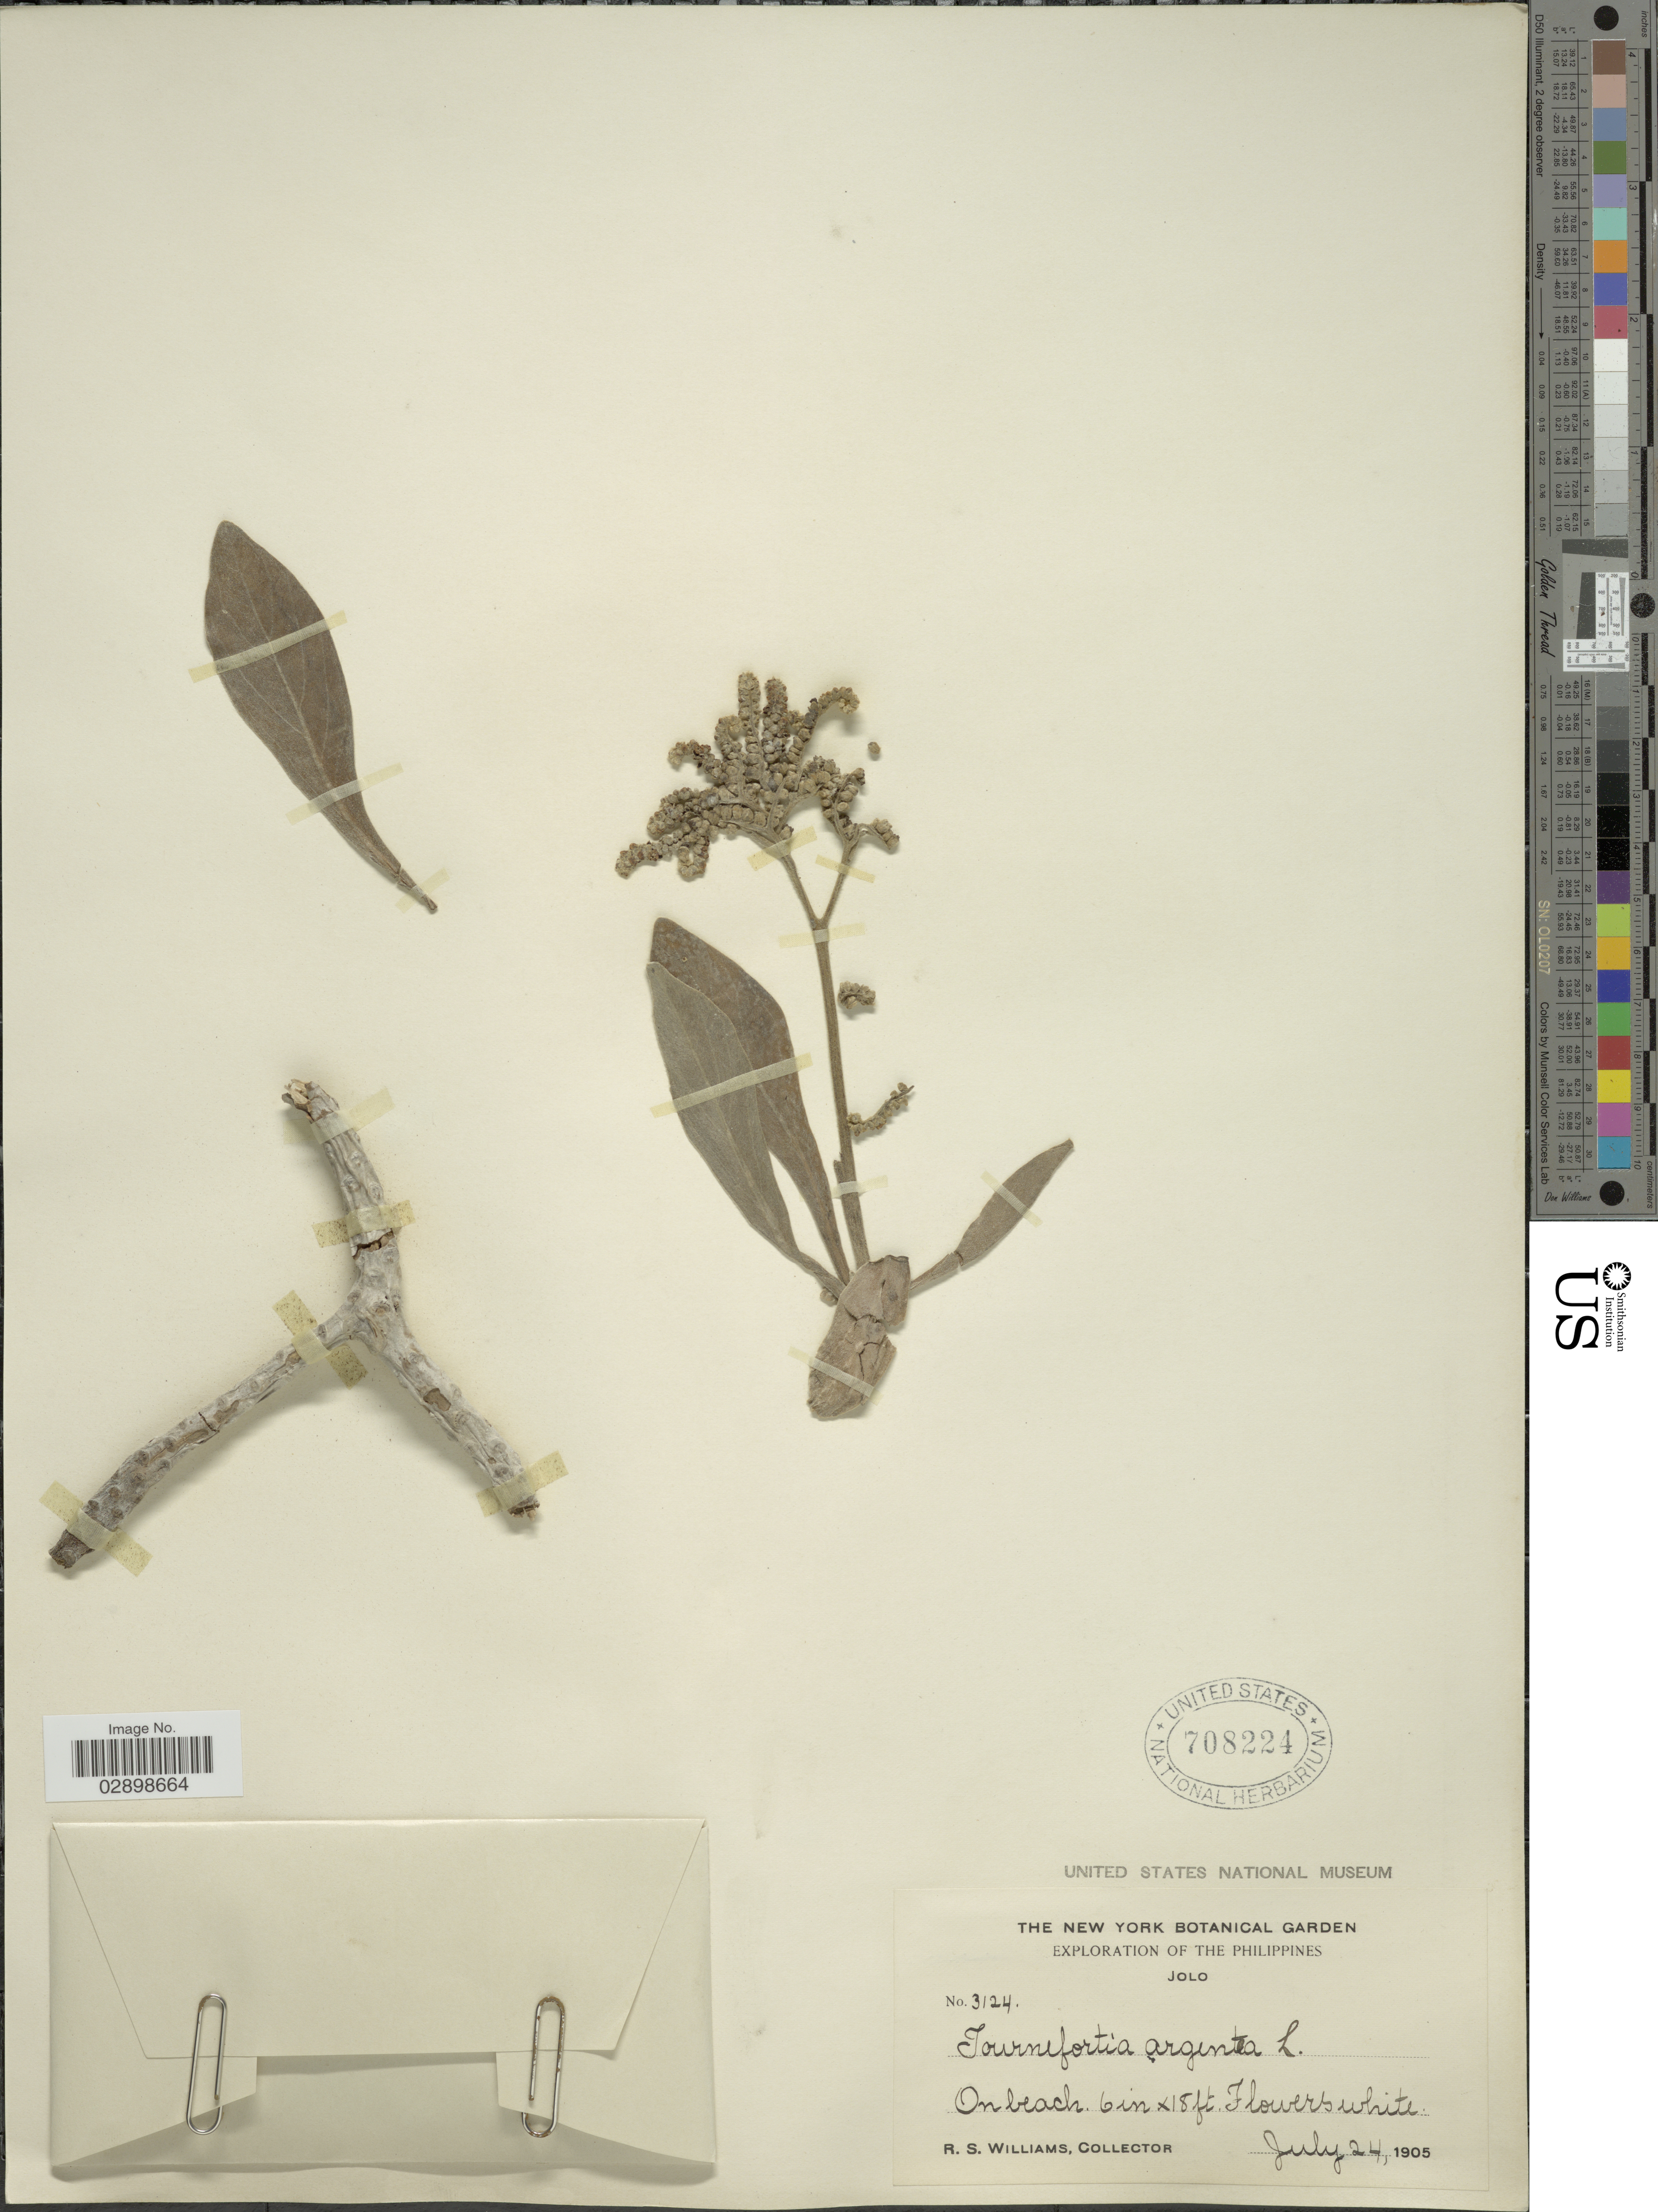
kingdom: Plantae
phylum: Tracheophyta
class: Magnoliopsida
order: Boraginales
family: Heliotropiaceae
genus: Tournefortia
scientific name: Tournefortia argentea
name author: L. f.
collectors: R. S. Williams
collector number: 3124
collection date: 1905-07-24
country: Philippines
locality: Jolo. On beach.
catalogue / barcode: US 708224